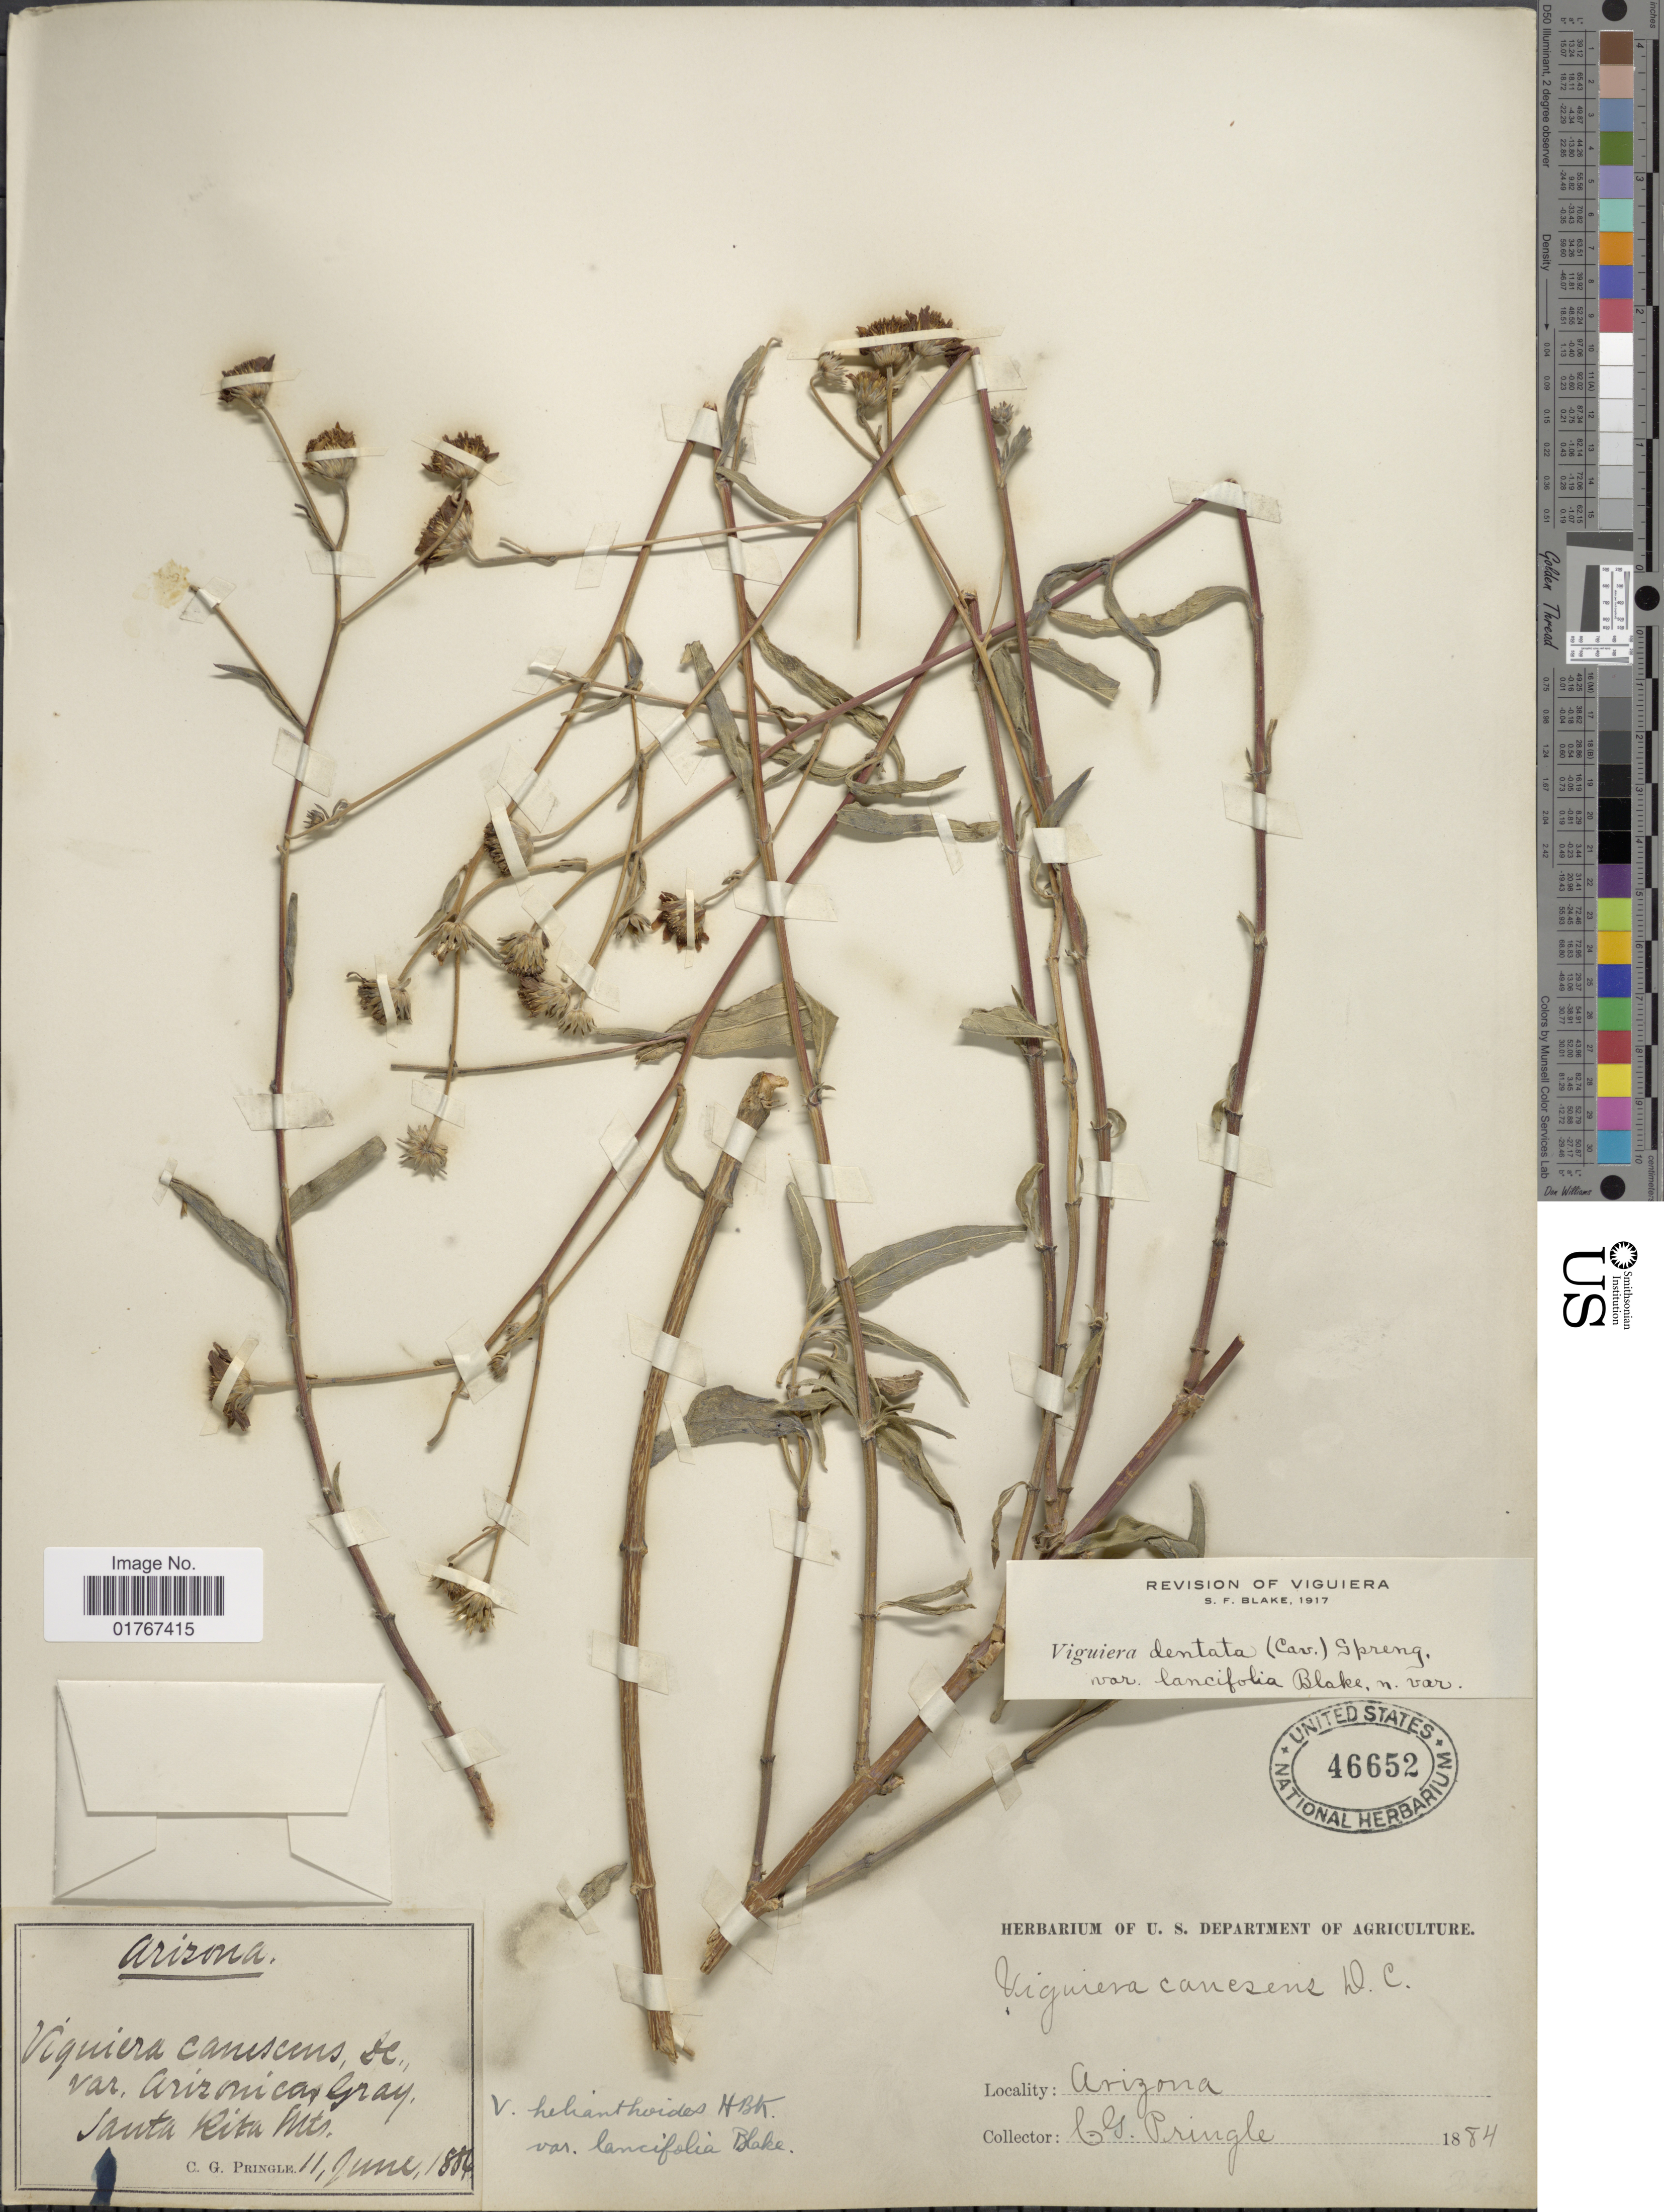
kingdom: Plantae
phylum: Tracheophyta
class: Magnoliopsida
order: Asterales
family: Asteraceae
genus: Viguiera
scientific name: Viguiera dentata var. lancifolia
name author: S.F. Blake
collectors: C. G. Pringle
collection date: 1884-06-11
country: United States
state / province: Arizona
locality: Santa Rita Mts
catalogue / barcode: US 46652